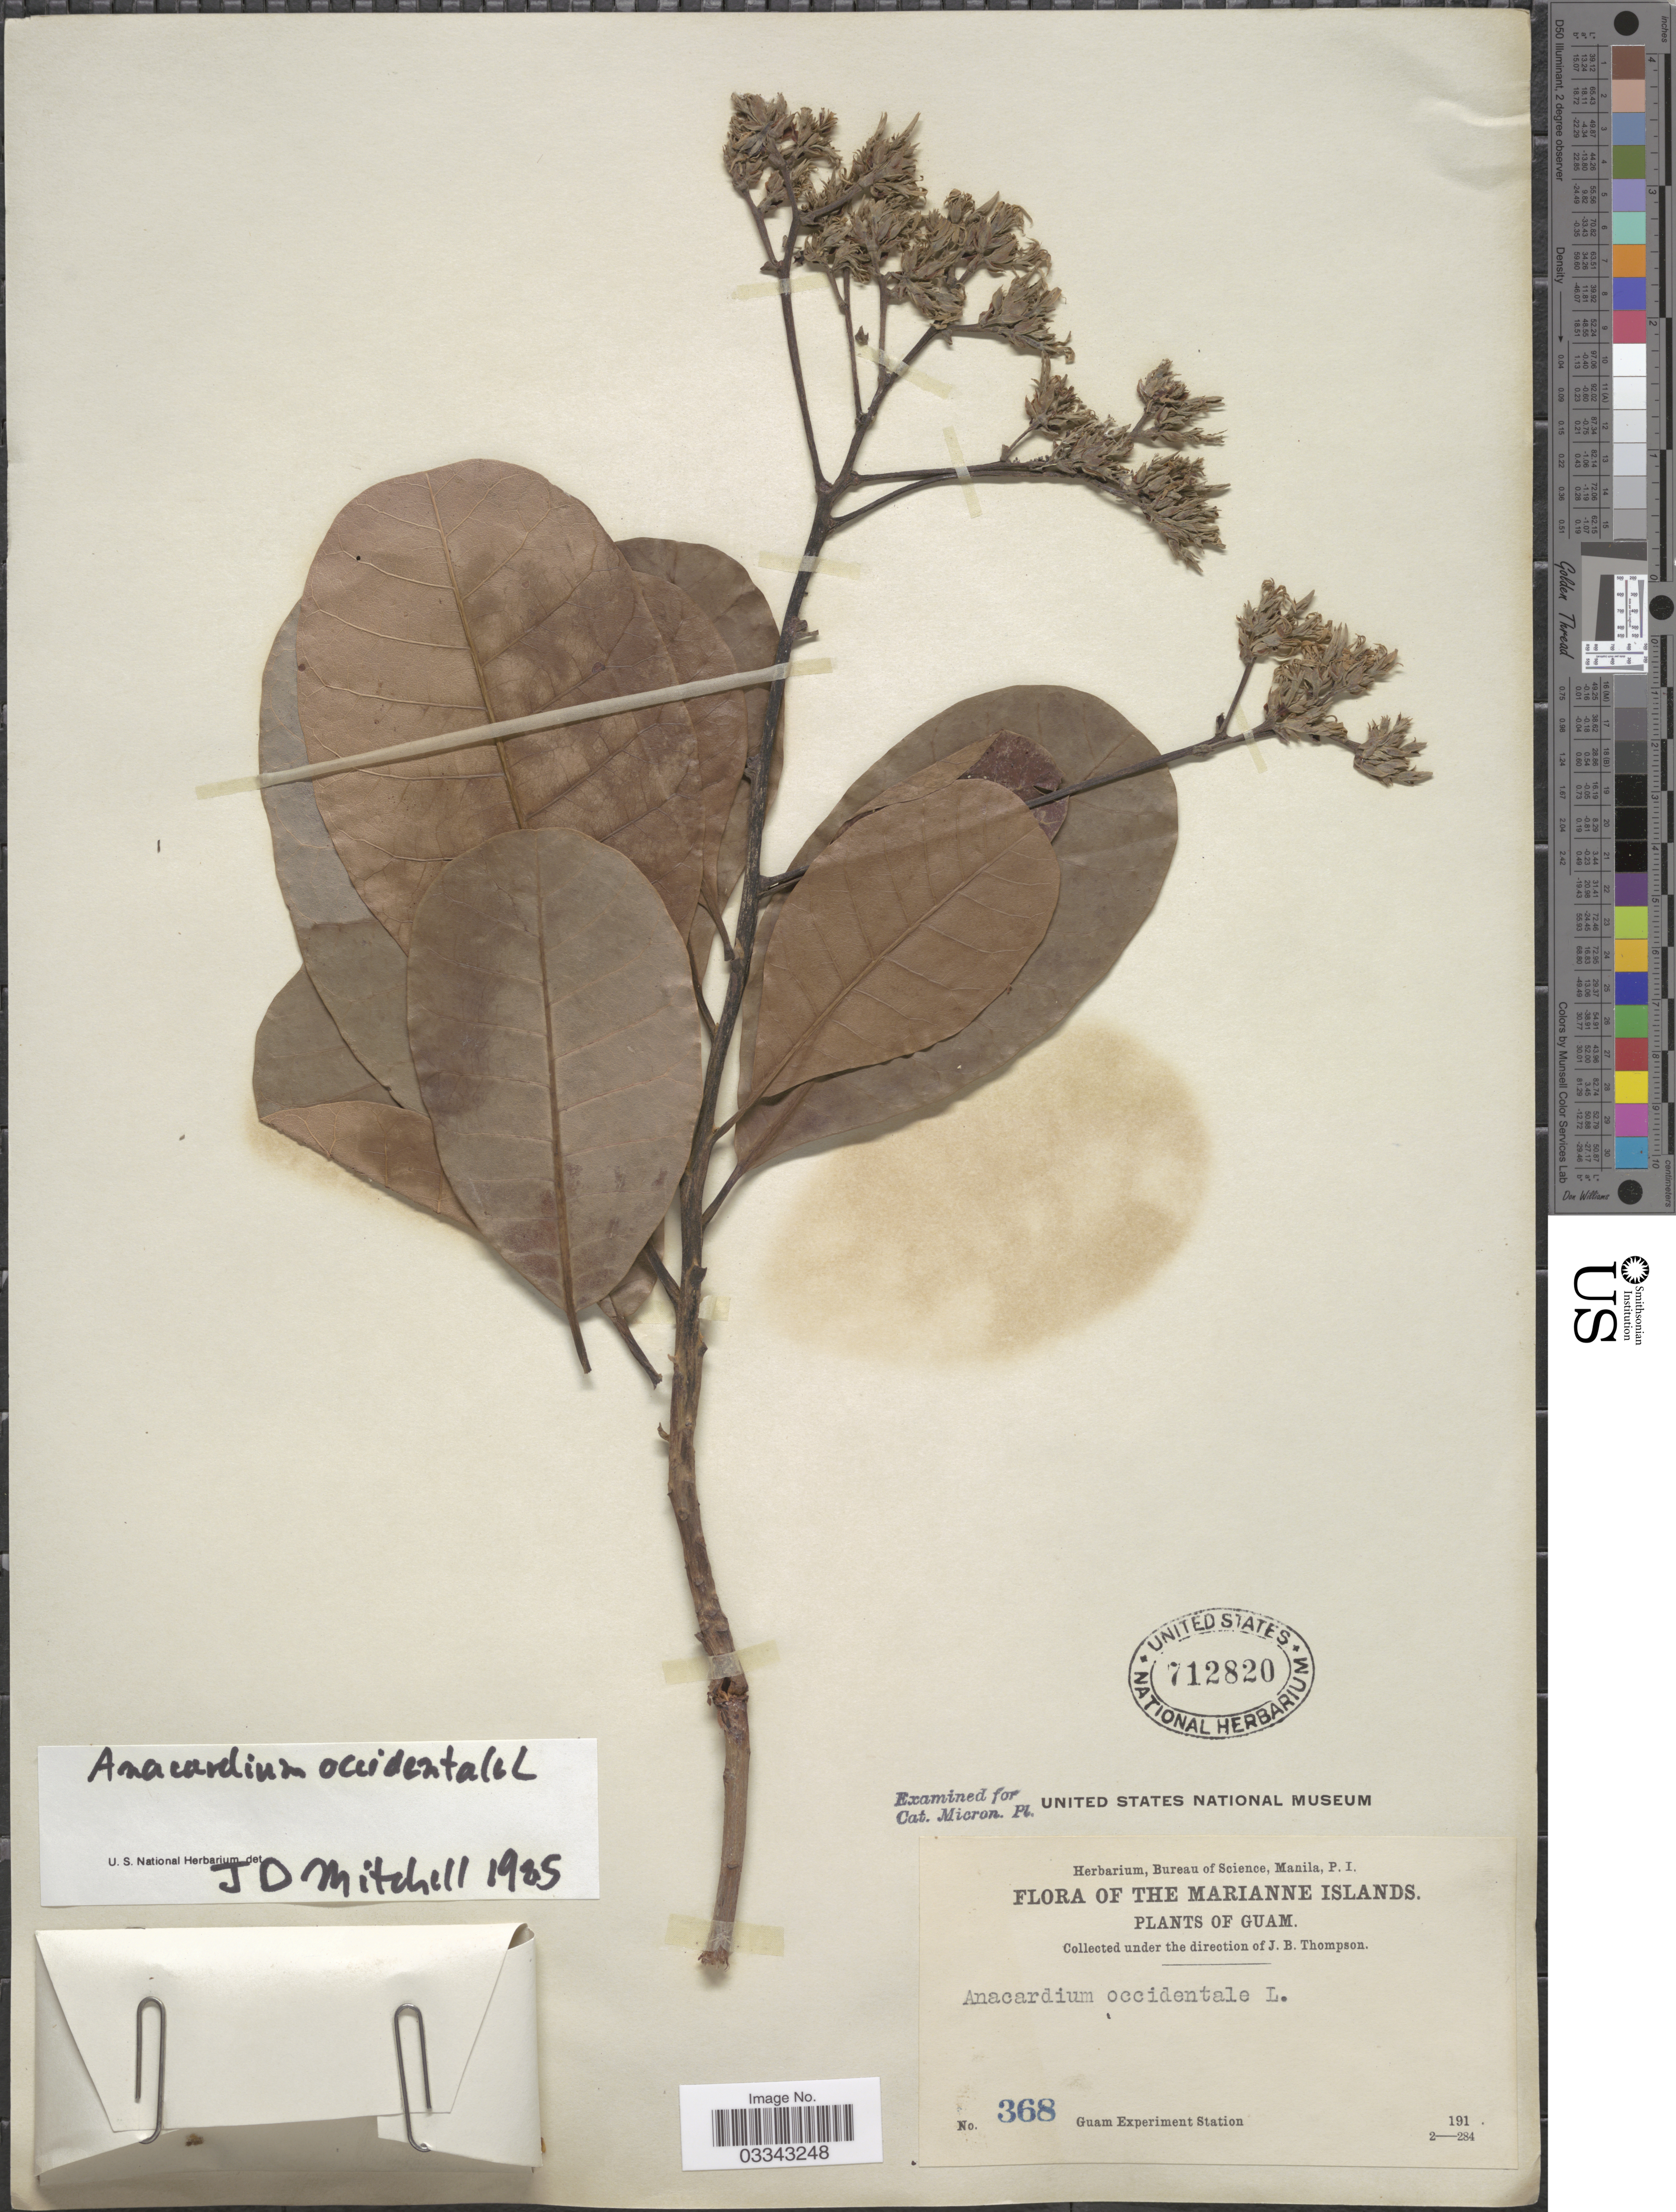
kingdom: Plantae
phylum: Tracheophyta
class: Magnoliopsida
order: Sapindales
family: Anacardiaceae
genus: Anacardium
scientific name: Anacardium occidentale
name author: L.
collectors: Guam Exp. Sta.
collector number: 368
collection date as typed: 191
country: Guam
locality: The Marianne Islands. Guam Experiment Station.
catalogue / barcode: US 712820